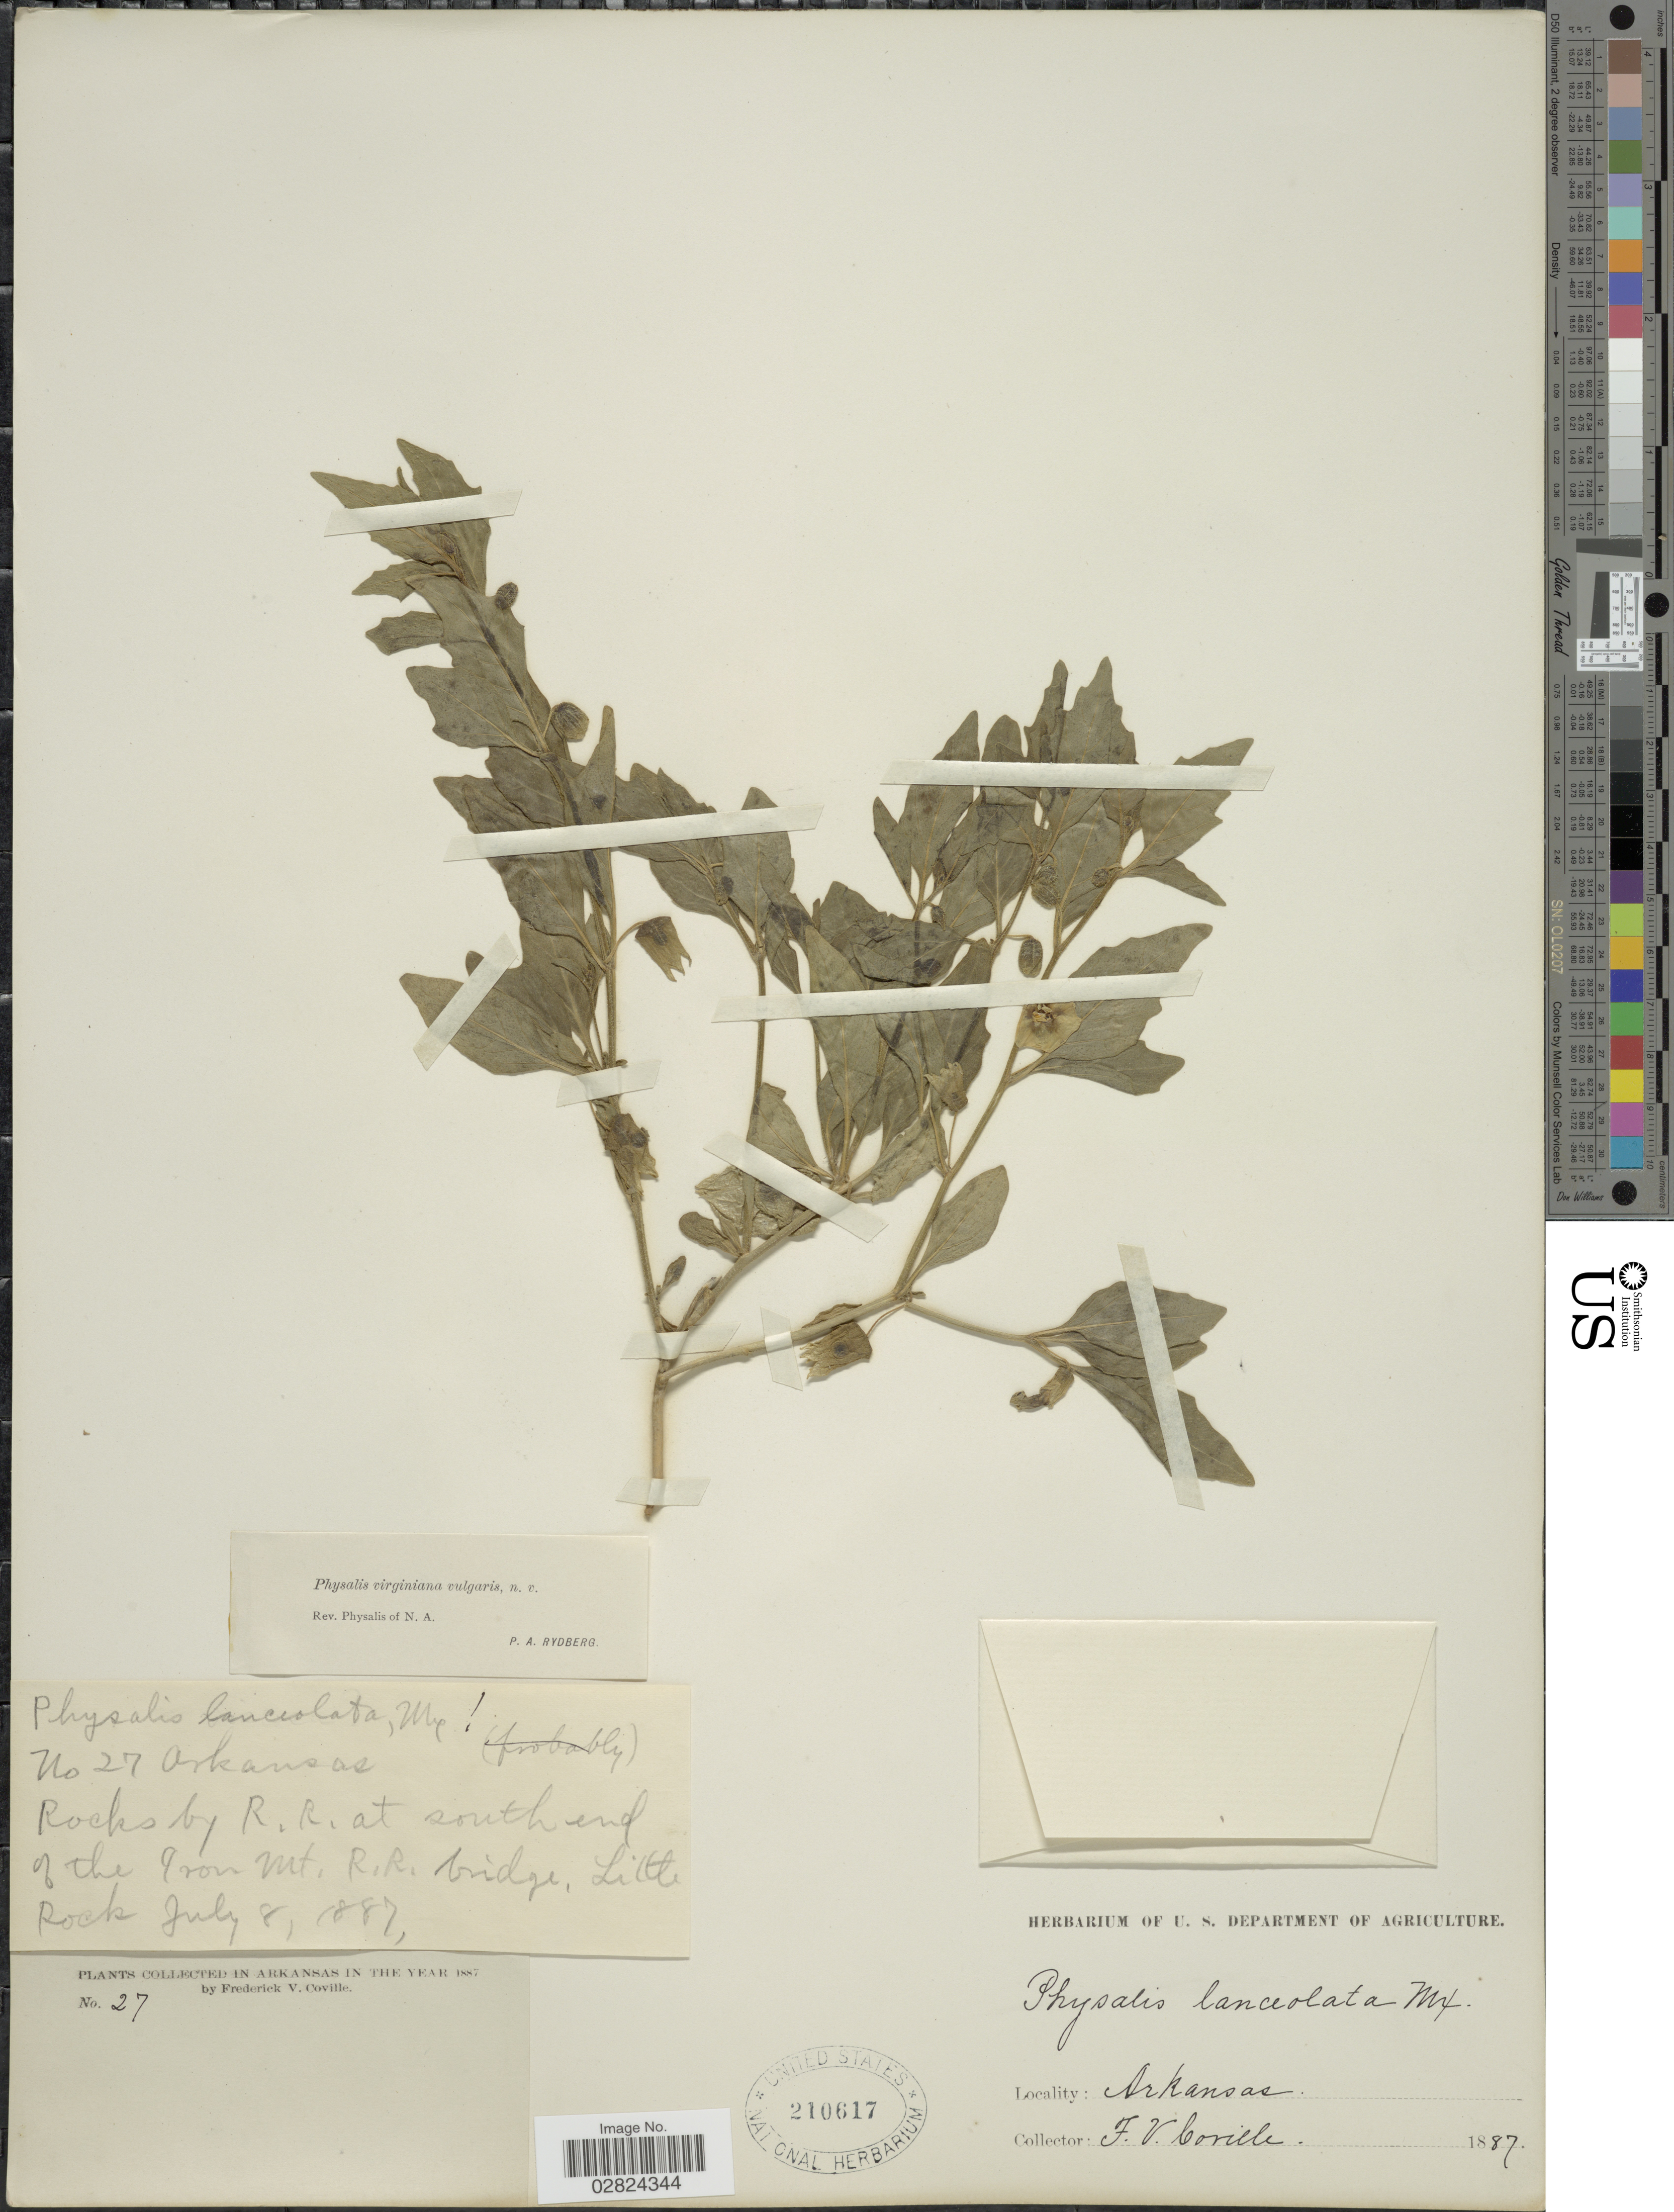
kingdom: Plantae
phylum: Tracheophyta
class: Magnoliopsida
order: Solanales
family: Solanaceae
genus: Physalis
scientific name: Physalis virginiana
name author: Mill.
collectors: F. V. Coville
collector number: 27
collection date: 1887-07-08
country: United States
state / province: Arkansas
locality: Rocks by R.R. at south end of Iron Mt. R.R. bridge, Little Rock.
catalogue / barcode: US 210617